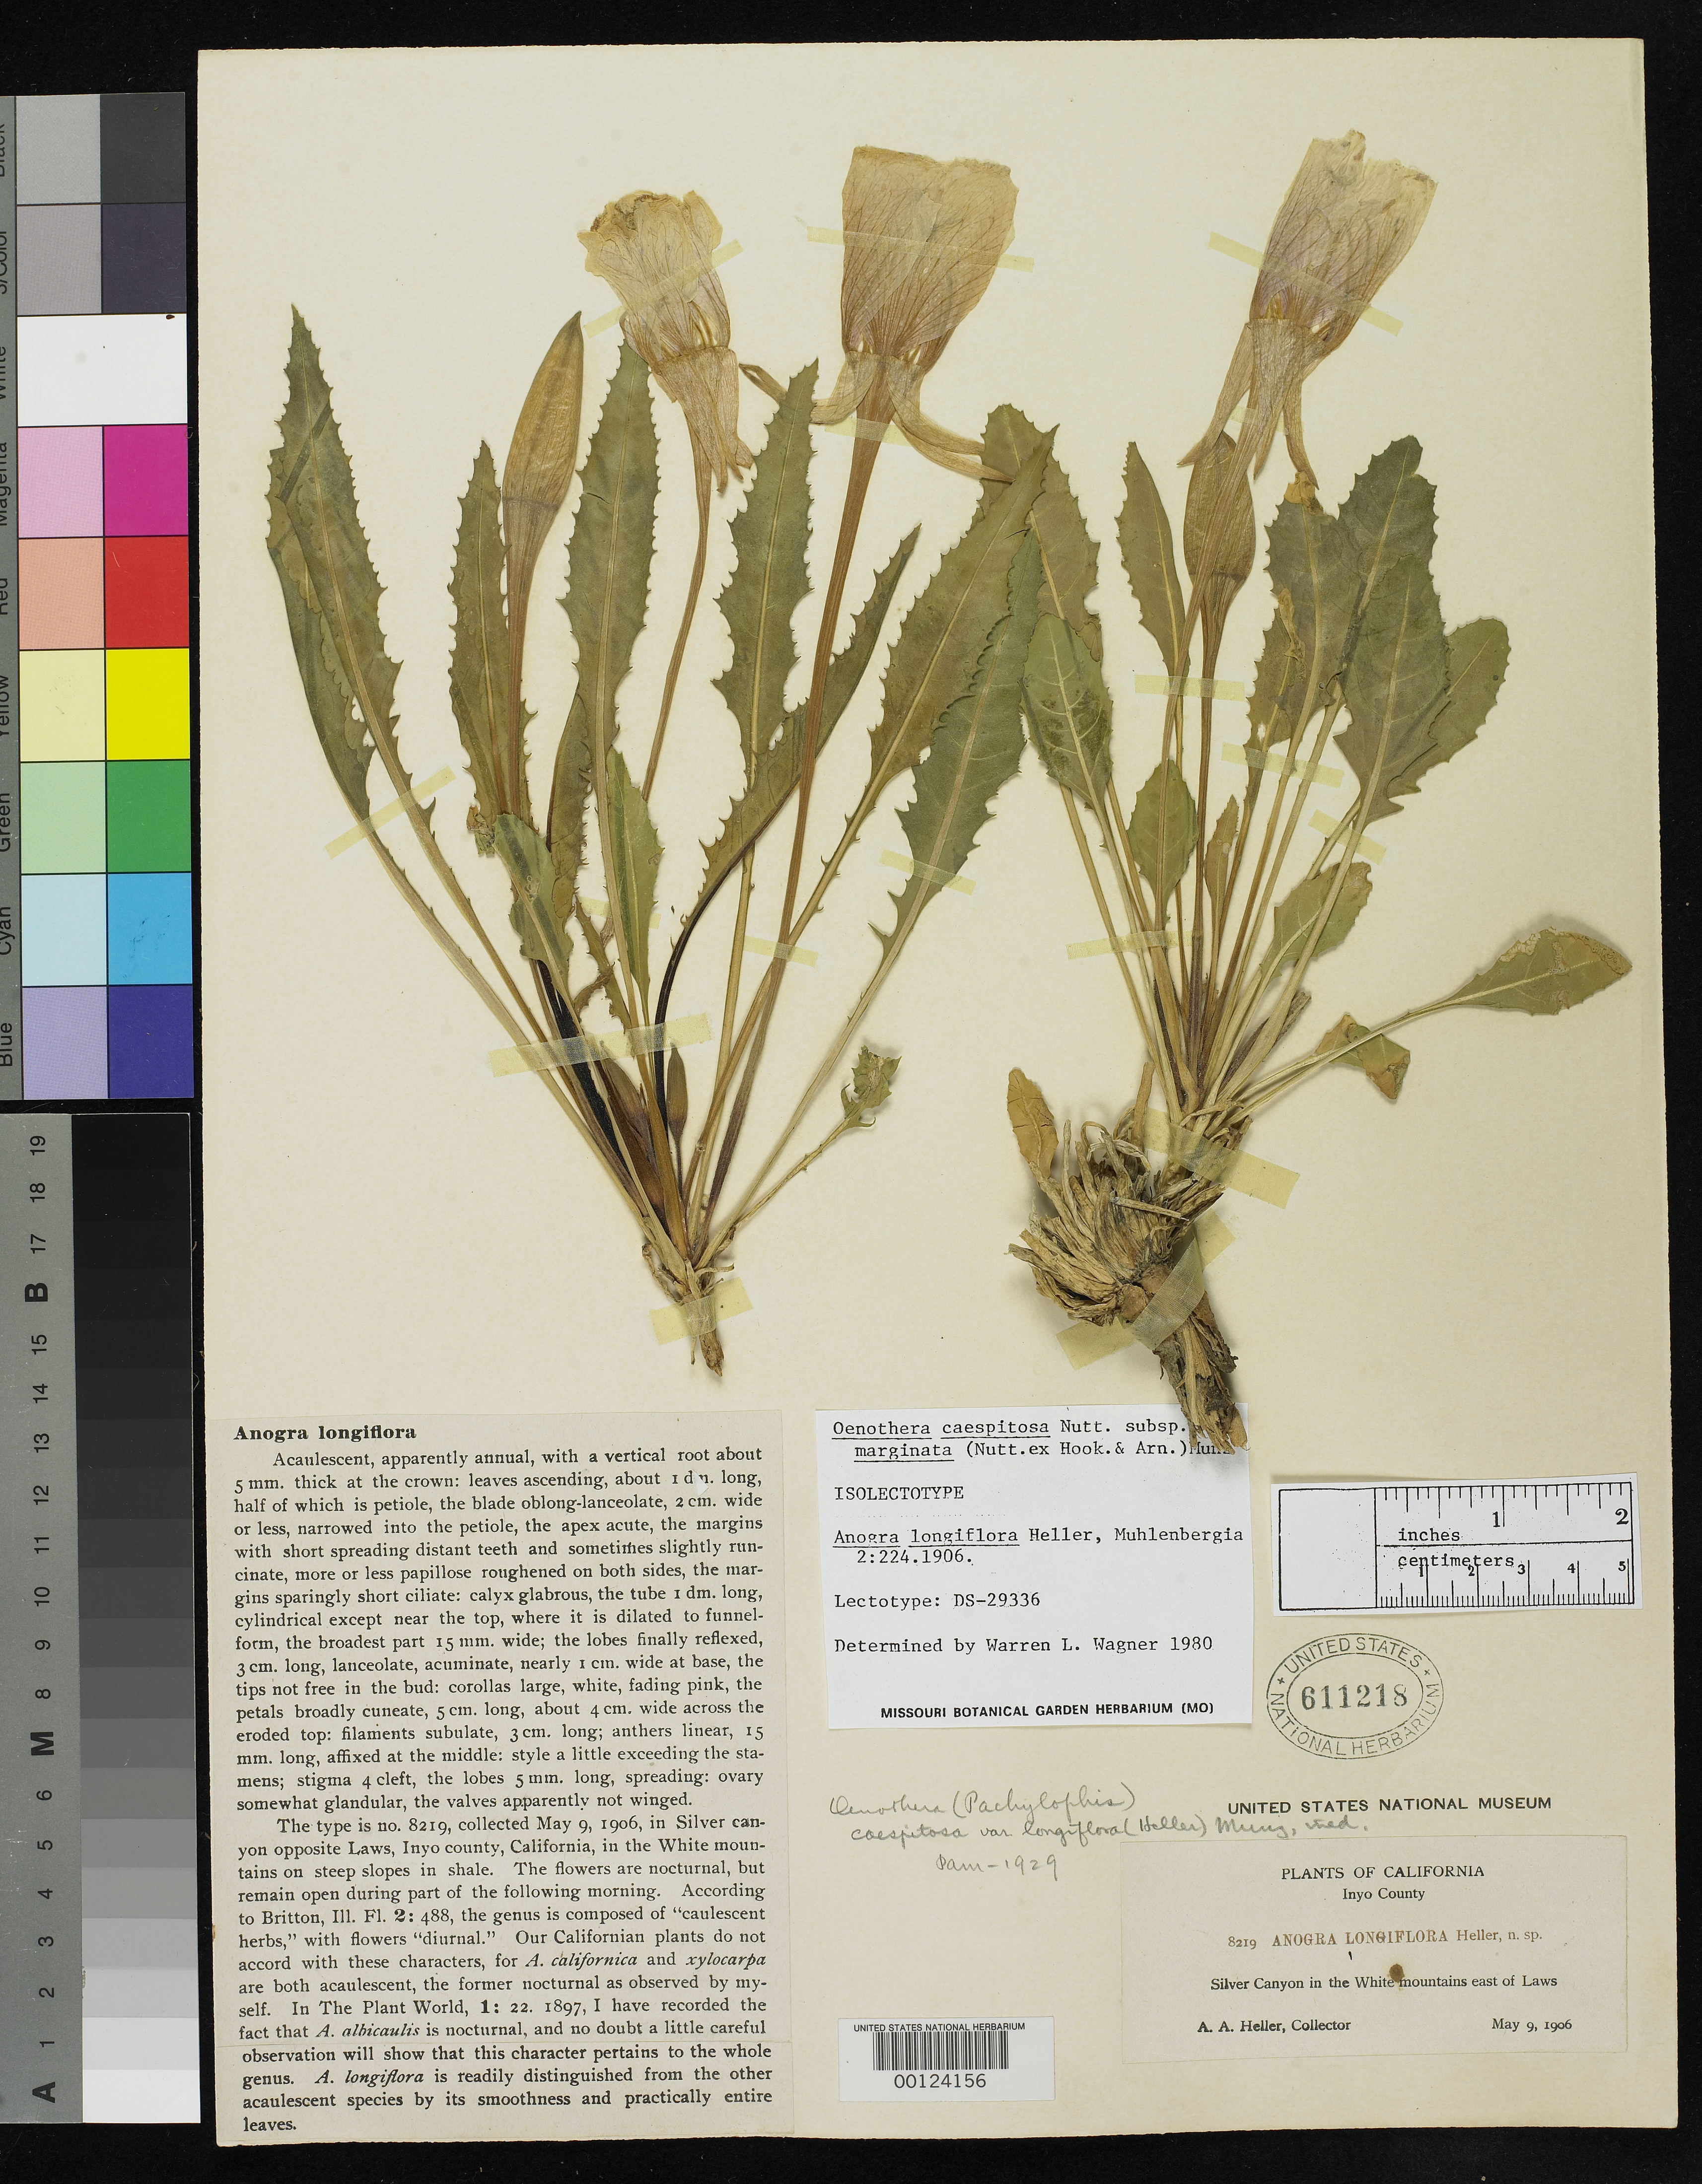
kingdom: Plantae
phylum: Tracheophyta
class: Magnoliopsida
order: Myrtales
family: Onagraceae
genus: Anogra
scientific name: Anogra longiflora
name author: A. Heller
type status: Isotype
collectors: A. A. Heller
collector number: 8219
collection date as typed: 09 May 1906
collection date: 1906-05-09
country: United States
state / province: California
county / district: Inyo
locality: Silver Canyon in White Mountains east of Laws.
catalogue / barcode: US 611218